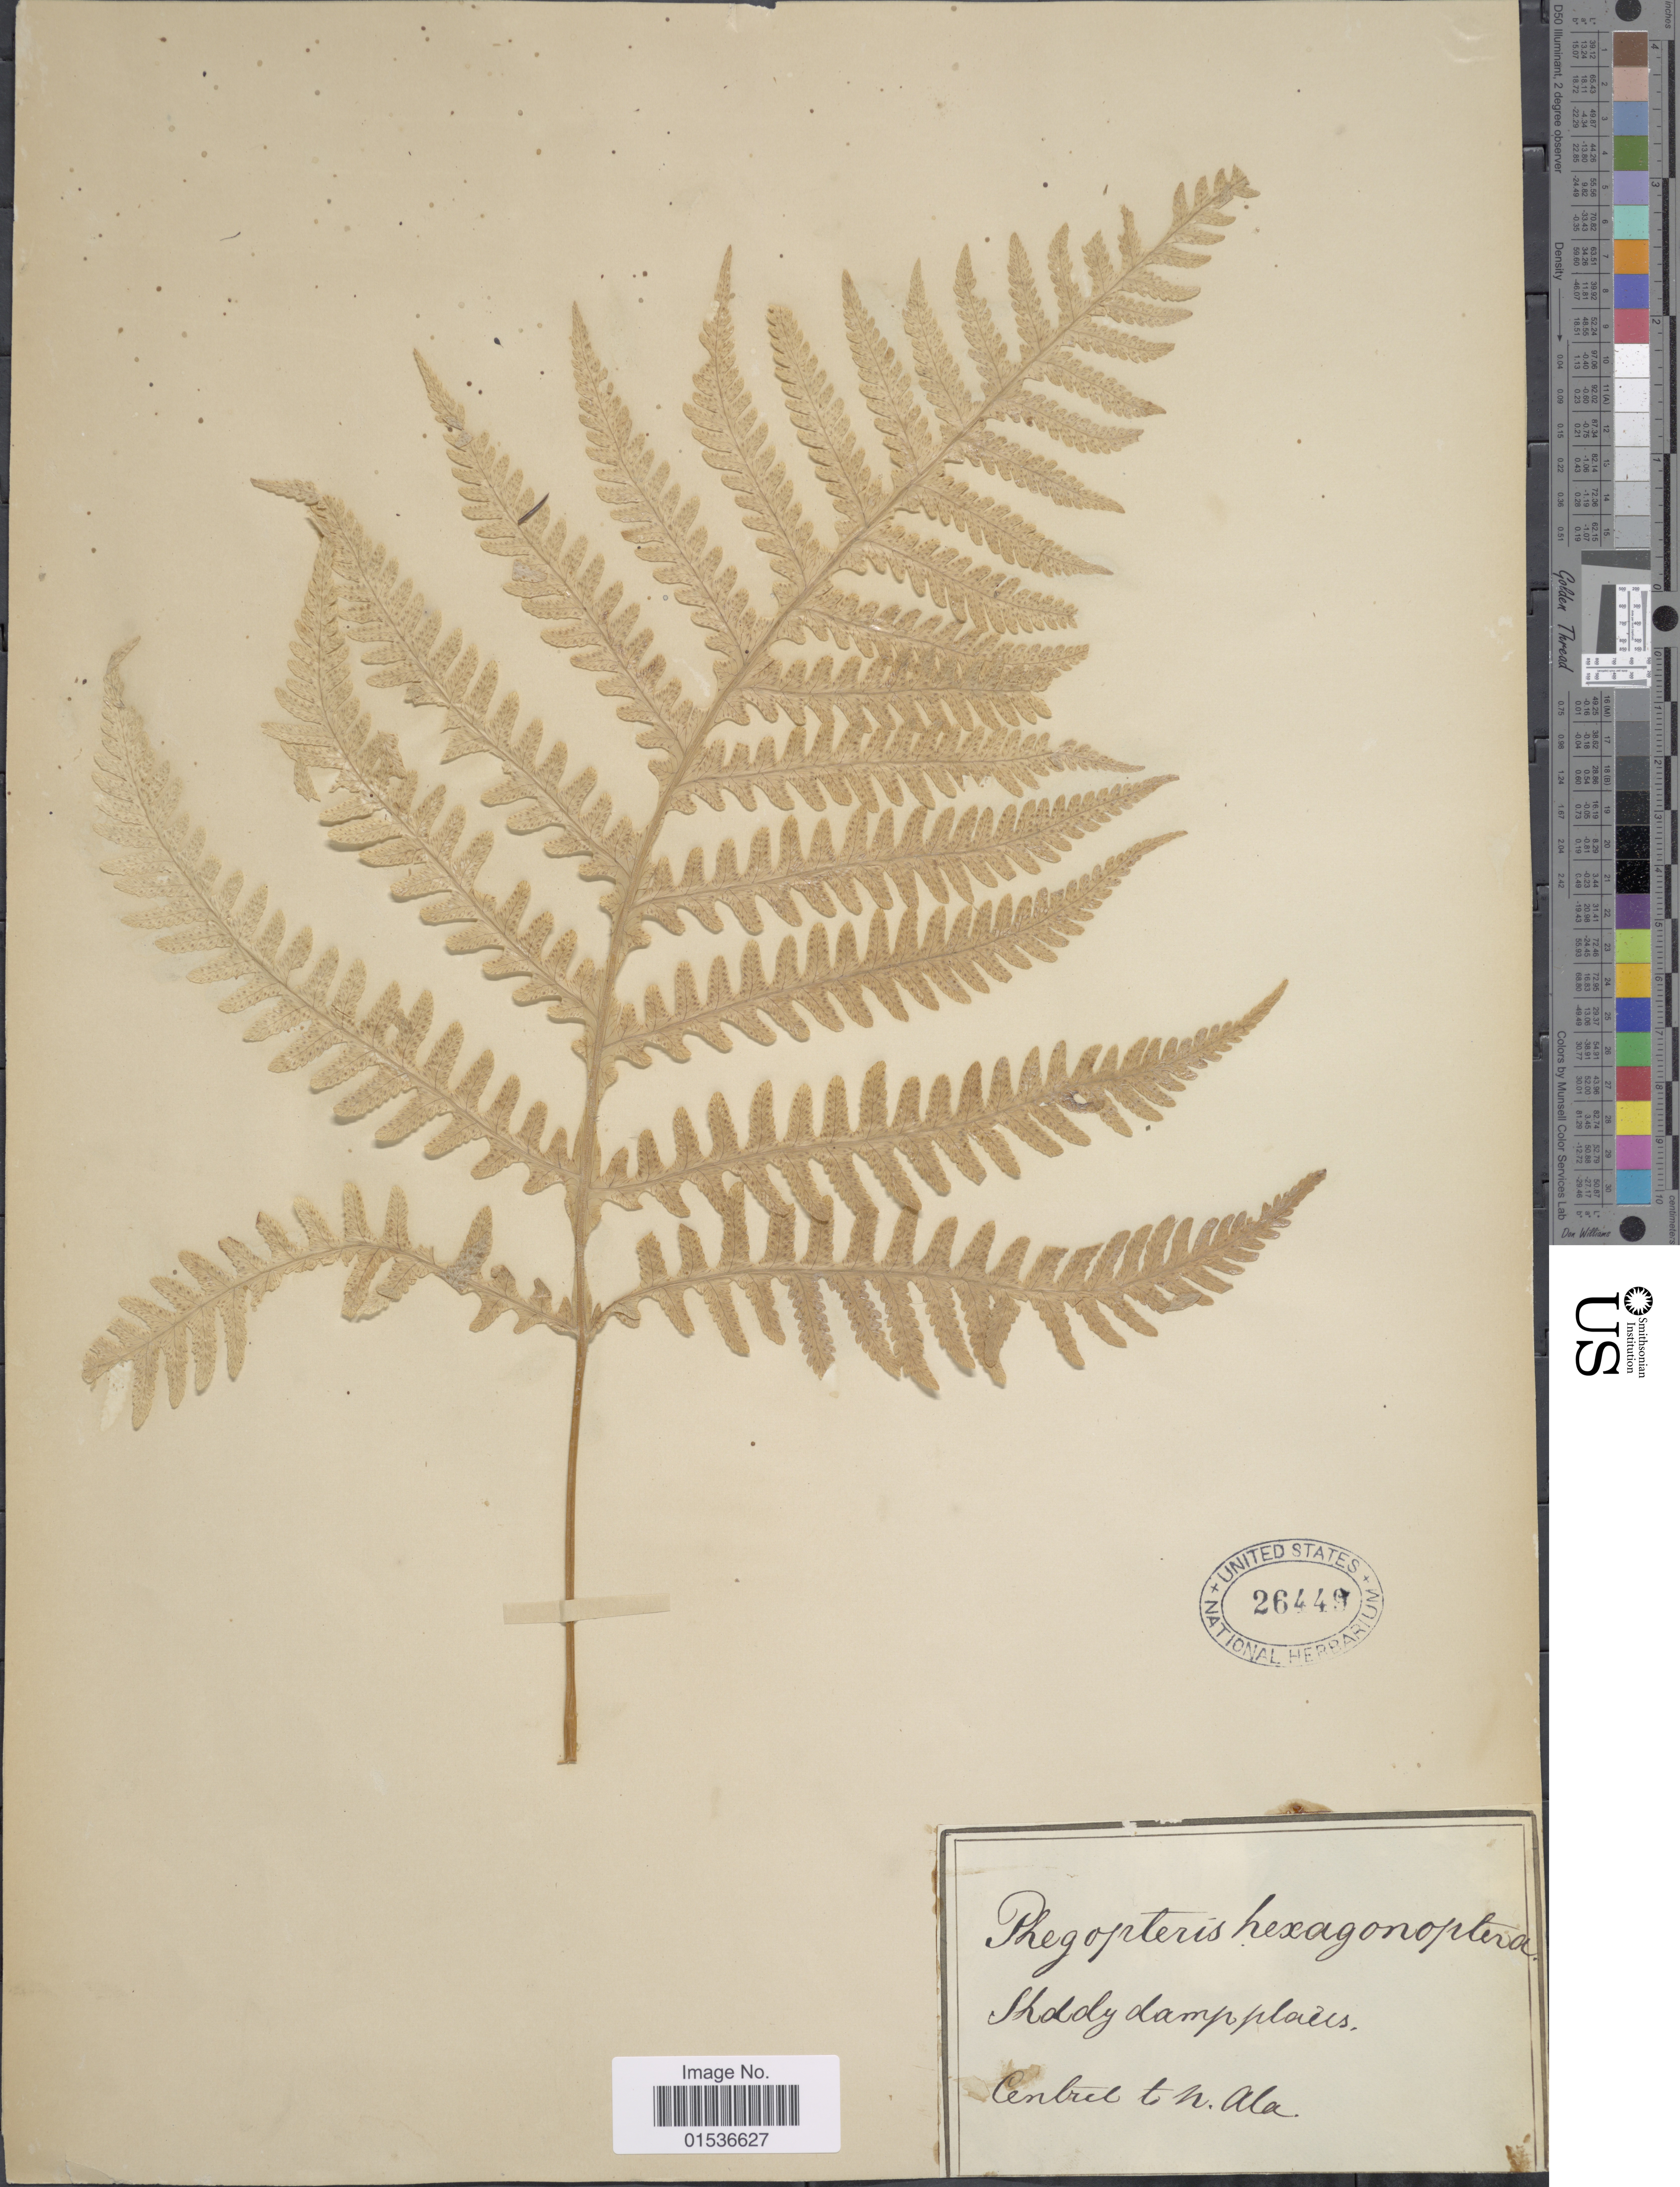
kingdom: Plantae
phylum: Tracheophyta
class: Polypodiopsida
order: Polypodiales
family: Thelypteridaceae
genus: Phegopteris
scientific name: Phegopteris hexagonoptera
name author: (Michx.) Fée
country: United States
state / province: Alabama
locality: Central to N. Ala.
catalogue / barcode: US 26449